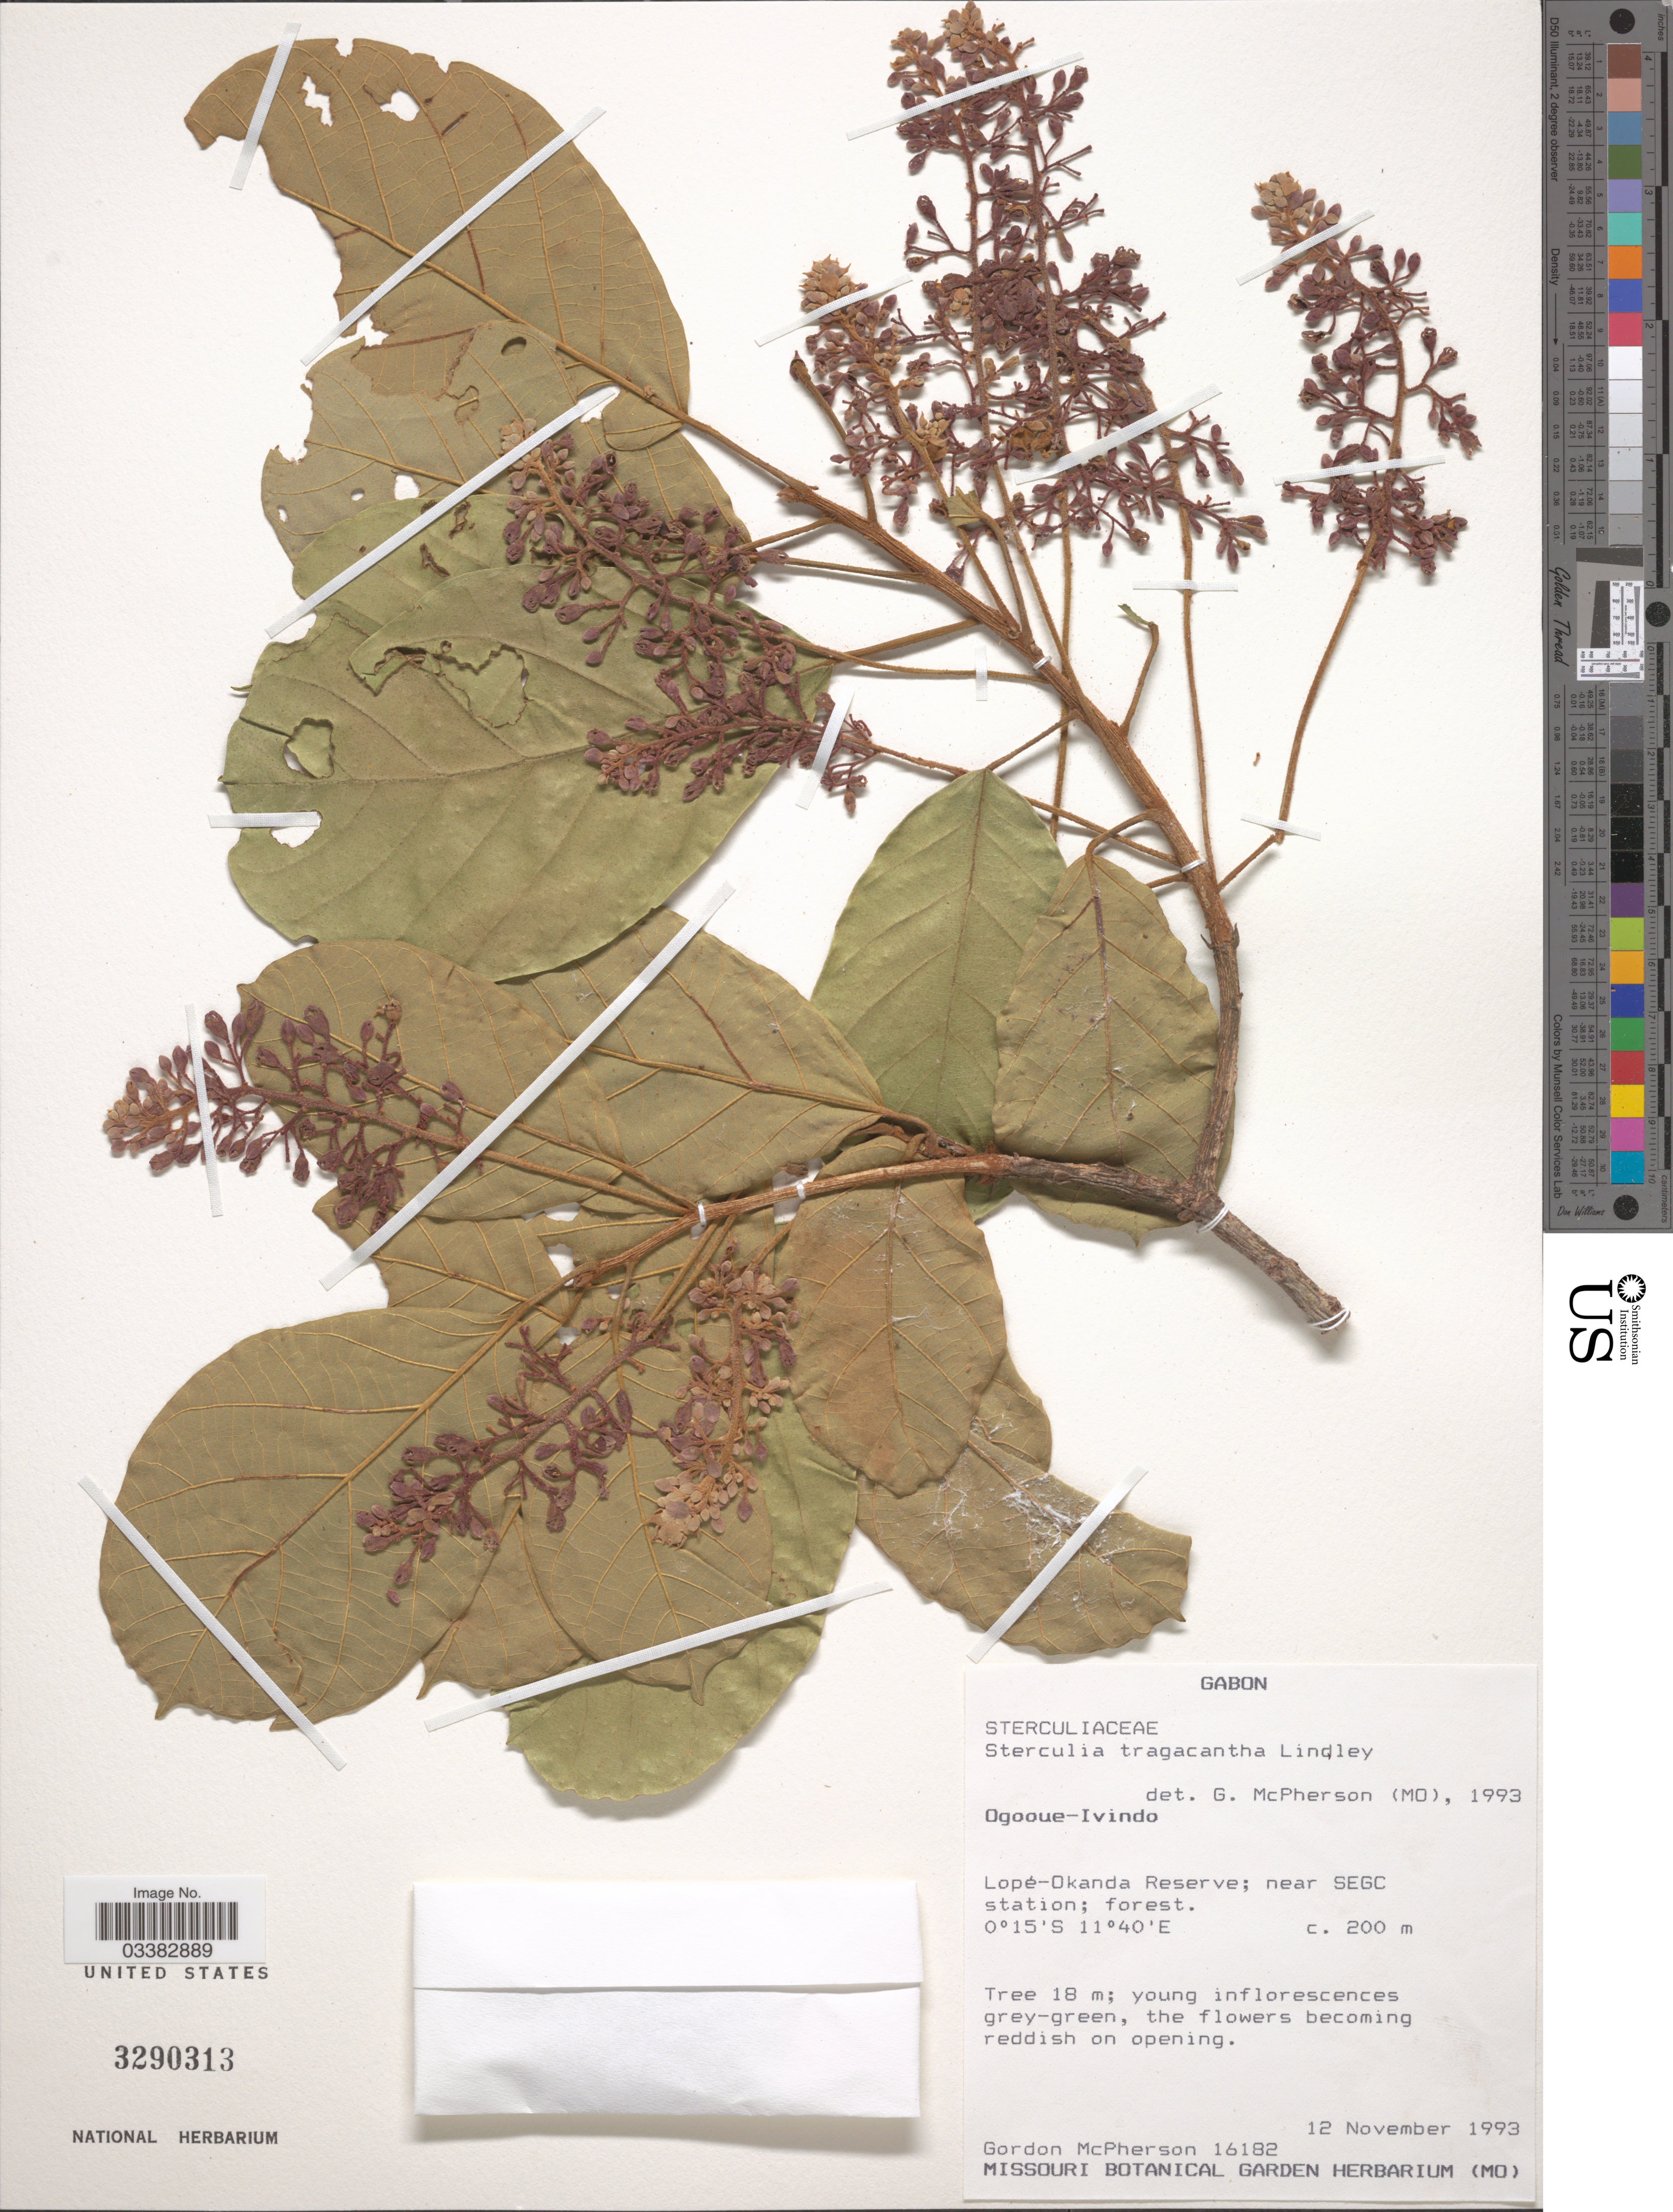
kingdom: Plantae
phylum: Tracheophyta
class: Magnoliopsida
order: Malvales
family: Malvaceae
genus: Sterculia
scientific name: Sterculia tragacantha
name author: Lindl.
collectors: G. D. McPherson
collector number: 16182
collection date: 1993-11-12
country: Gabon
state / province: Ogooue-Ivindo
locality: Lopé-Okanda Reserve; near SEGC station; forest.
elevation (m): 200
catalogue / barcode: US 3290313